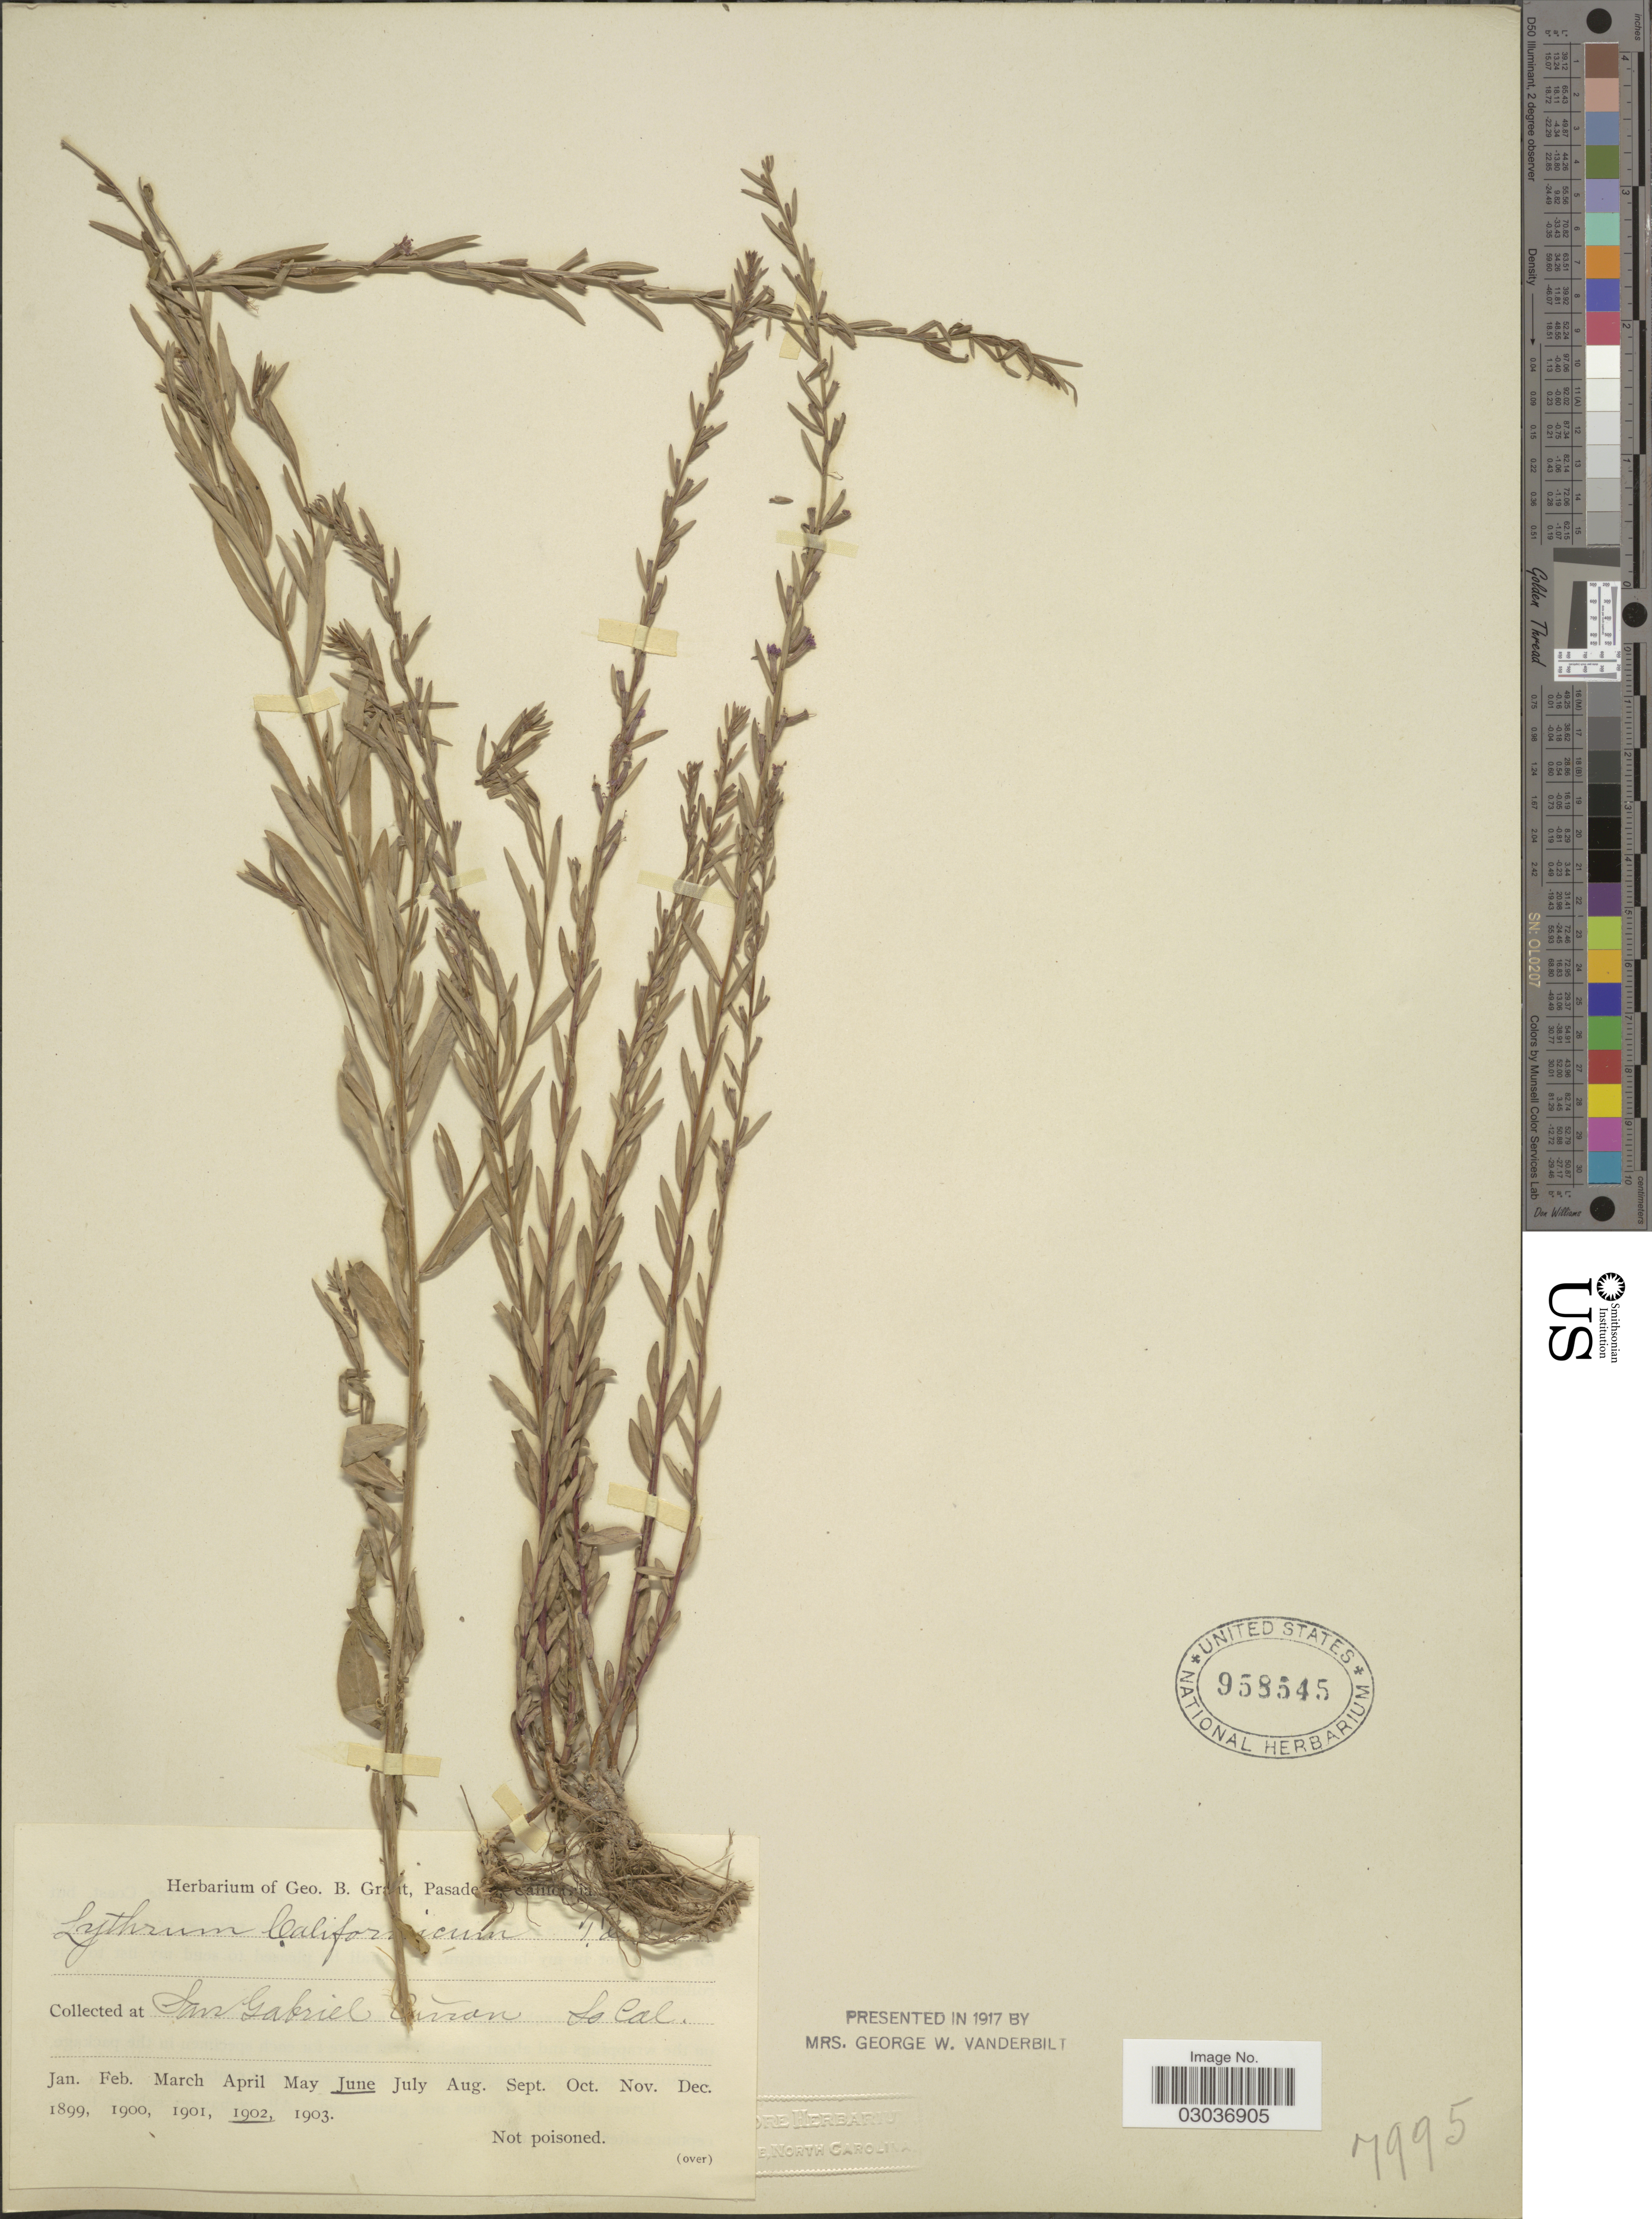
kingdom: Plantae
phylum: Tracheophyta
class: Magnoliopsida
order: Myrtales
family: Lythraceae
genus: Lythrum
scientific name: Lythrum californicum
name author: Torr. & A. Gray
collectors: ex herb. Geo. B. Grant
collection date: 1902-06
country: United States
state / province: South Carolina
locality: San Gabriel Cañon, So. Cal.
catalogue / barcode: US 958545